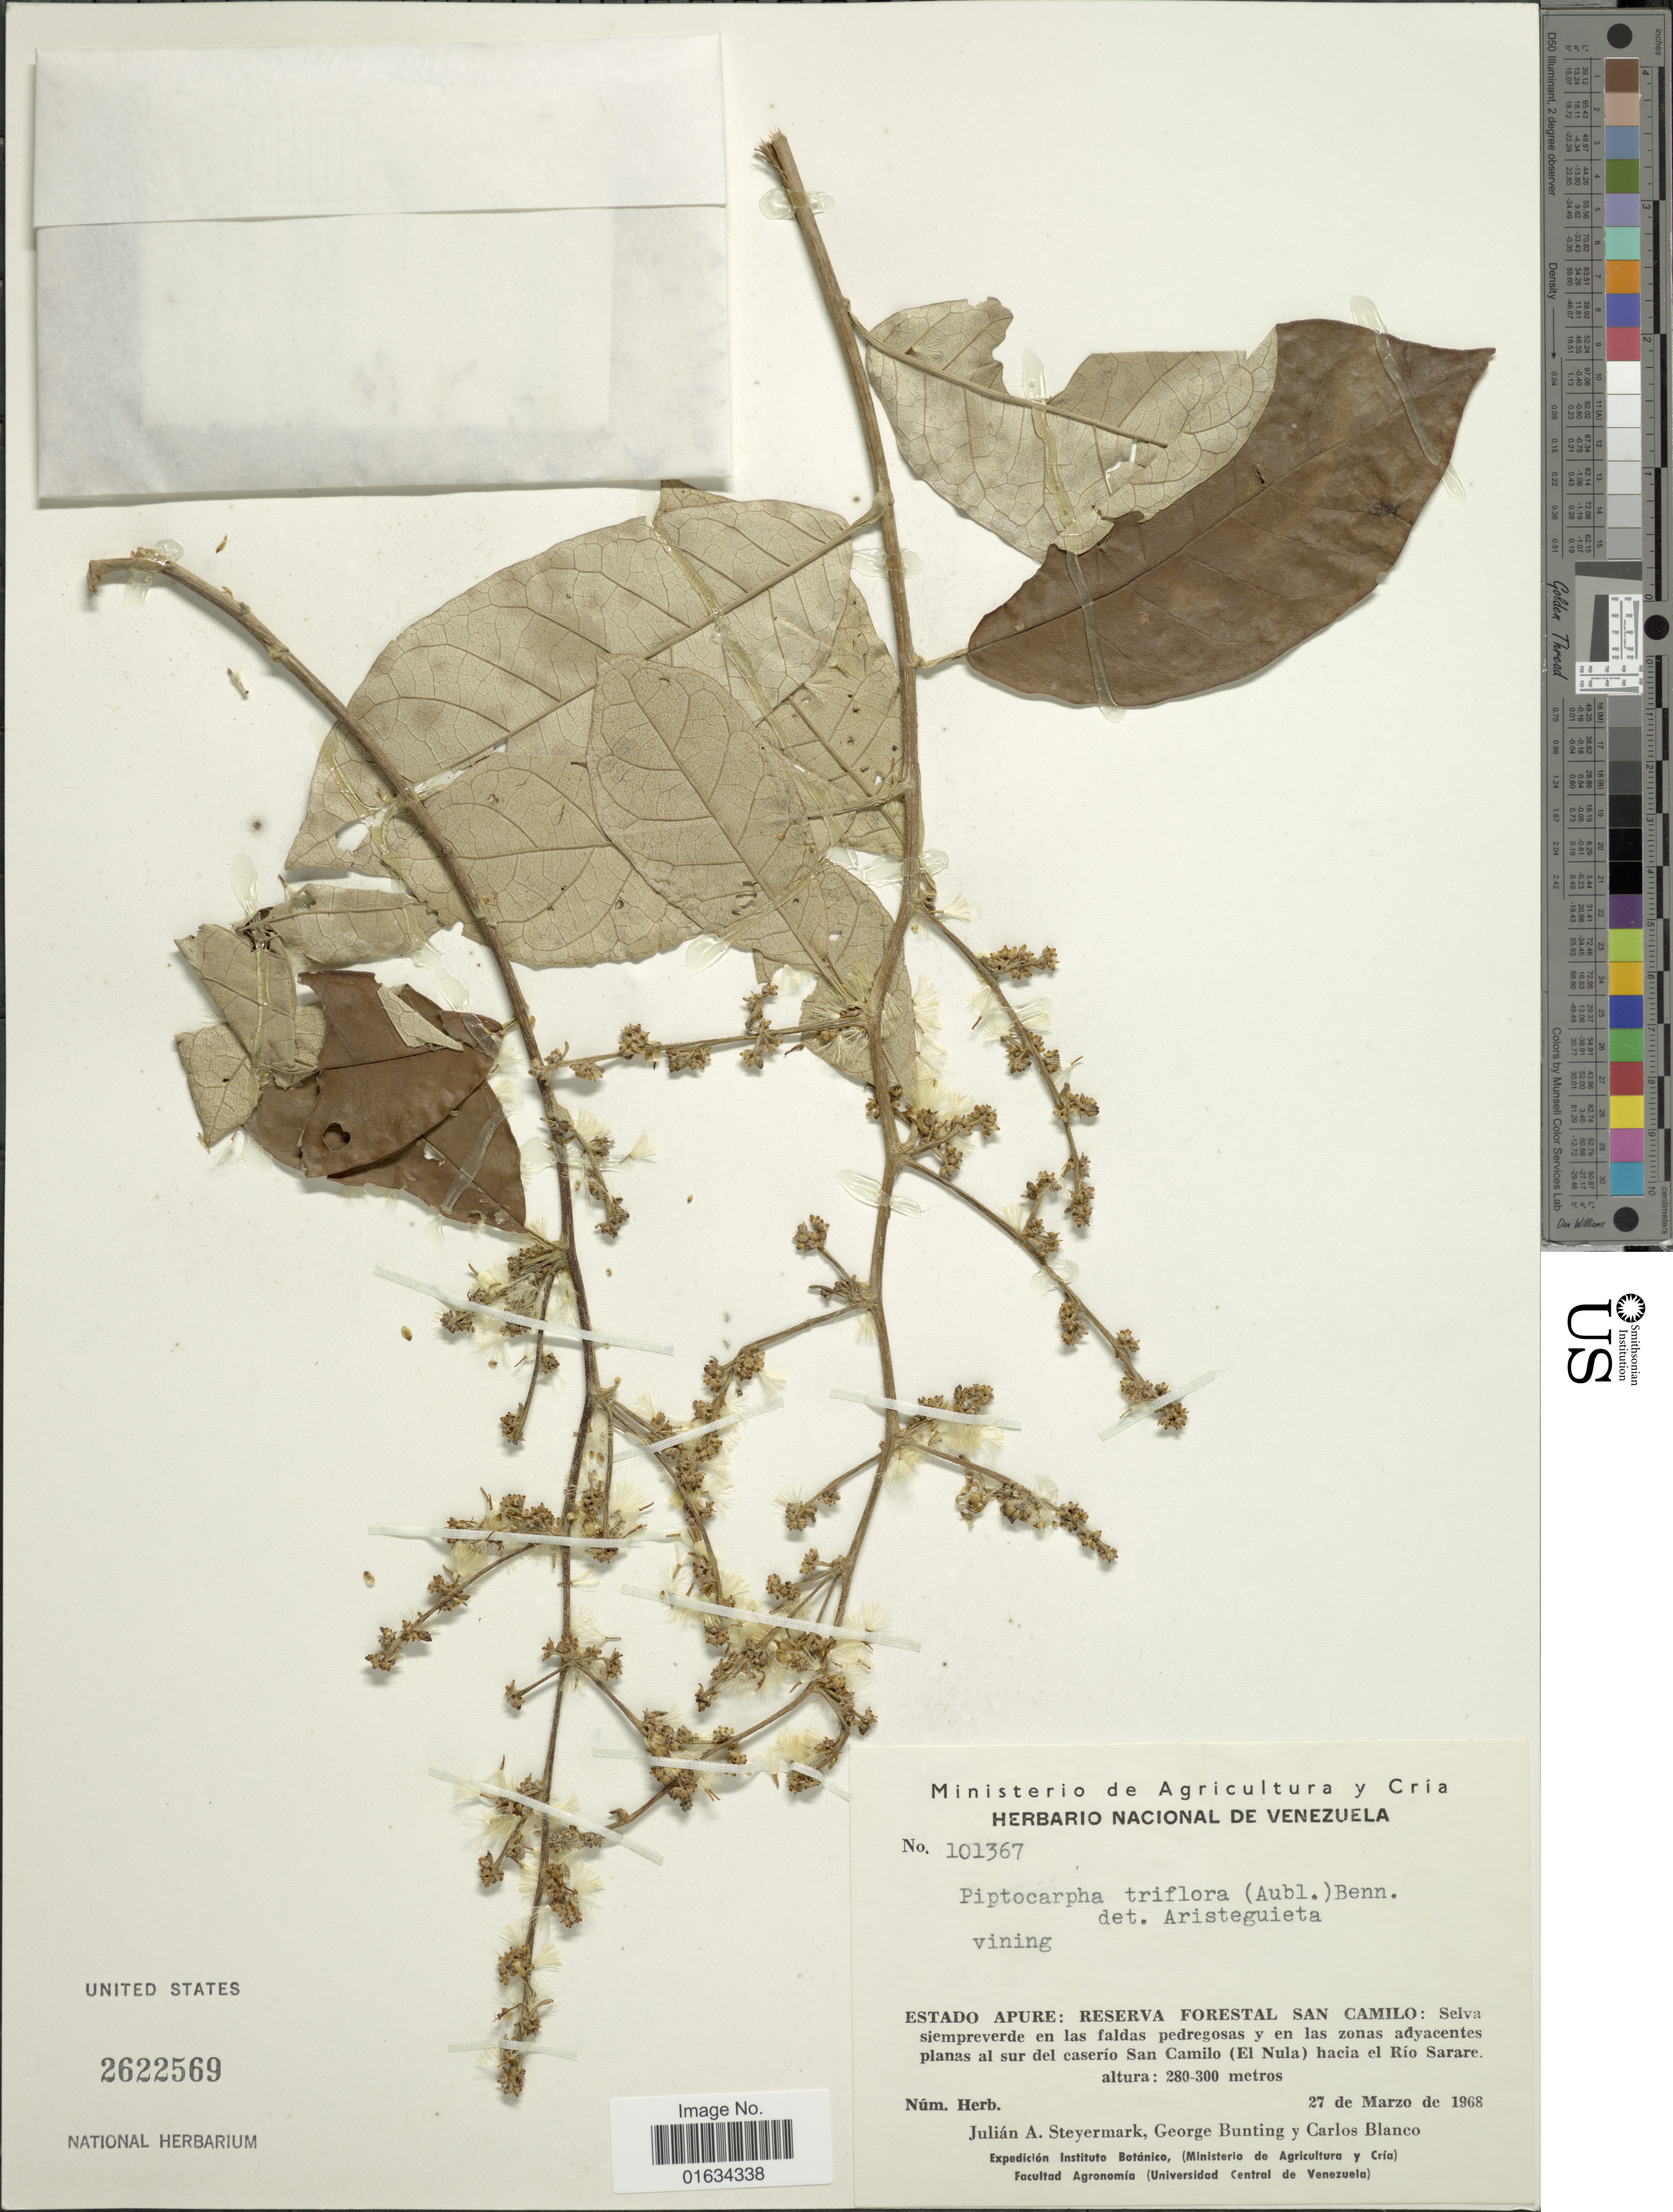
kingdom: Plantae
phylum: Tracheophyta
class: Magnoliopsida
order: Asterales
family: Asteraceae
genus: Piptocarpha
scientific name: Piptocarpha triflora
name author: (Aubl.) Benn. ex Baker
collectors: J. Steyermark, G. S. Bunting & C. A. Blanco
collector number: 101367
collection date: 1968-03-27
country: Venezuela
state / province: Apure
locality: Reserva Forestal San Camilo: Selva siempreverde a las faldas pedrogosas y en las zonas adyacentes planas al sur del caserío San Camilo (El Nula) hacia el Río Sarare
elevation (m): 280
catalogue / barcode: US 2622569